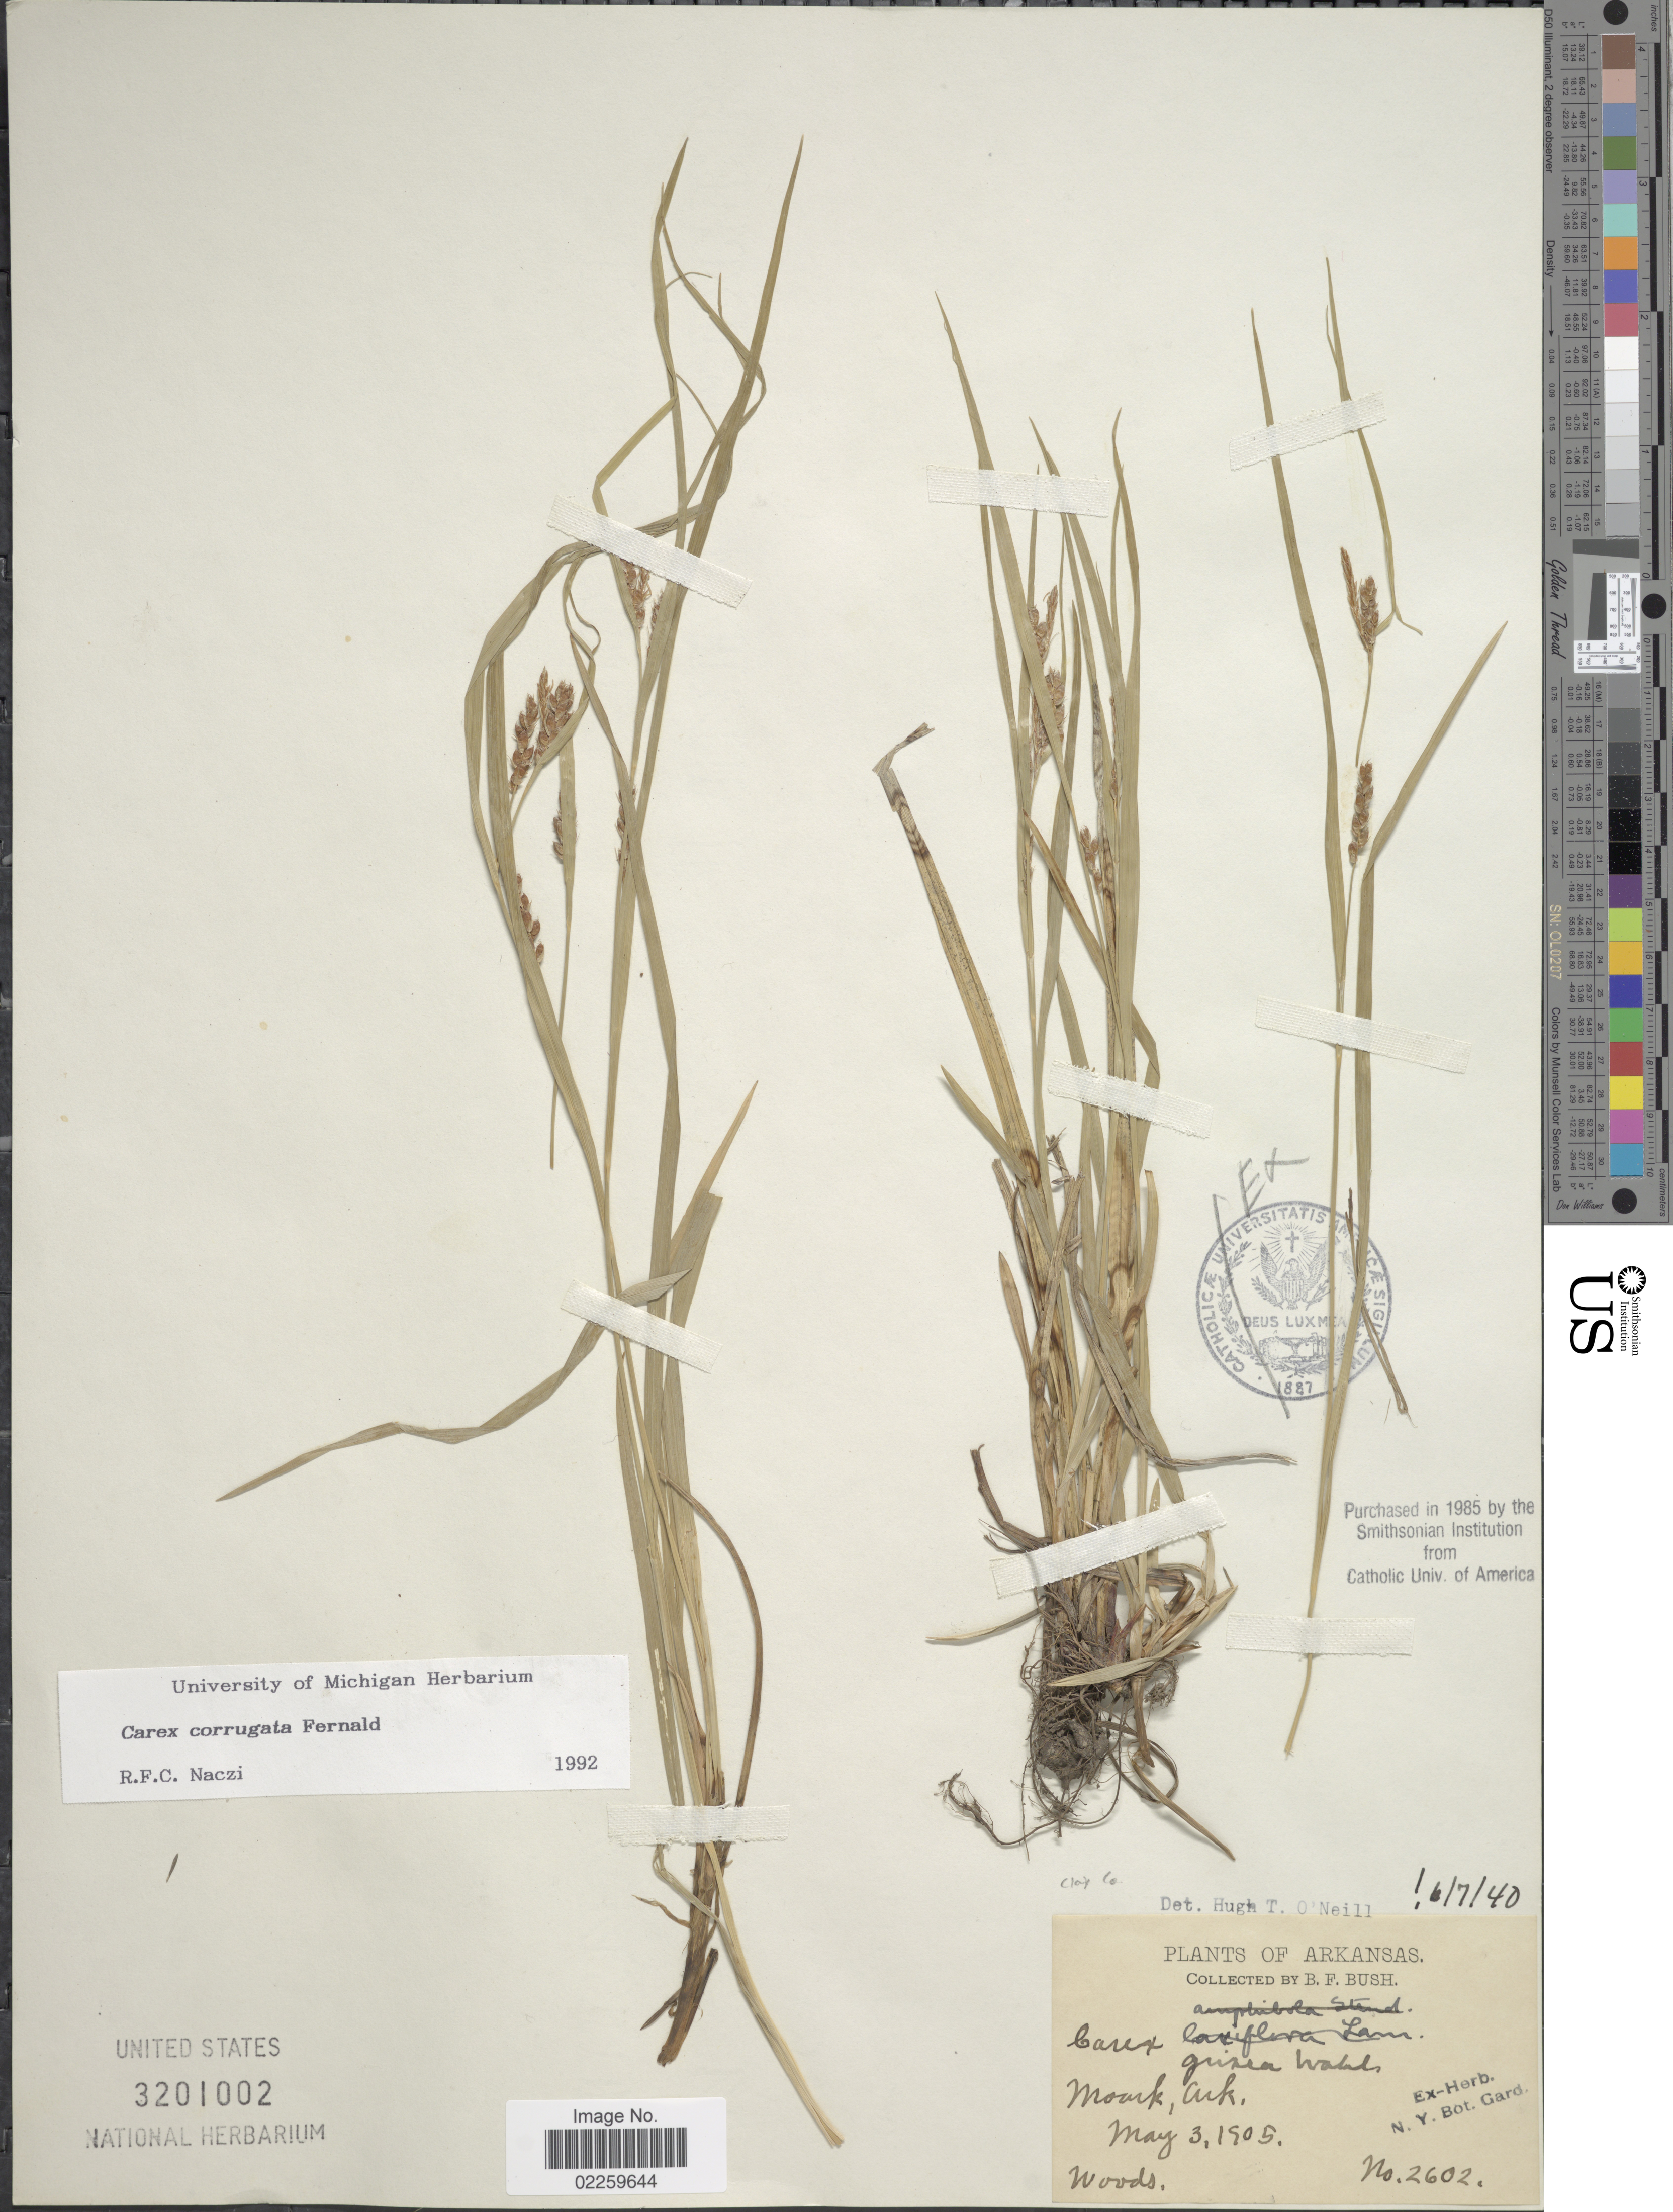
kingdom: Plantae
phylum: Tracheophyta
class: Liliopsida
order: Poales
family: Cyperaceae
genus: Carex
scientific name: Carex corrugata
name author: Fernald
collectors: B. F. Bush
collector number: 2602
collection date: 1905-05-03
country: United States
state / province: Arkansas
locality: Moark, woods.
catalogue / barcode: US 3201002